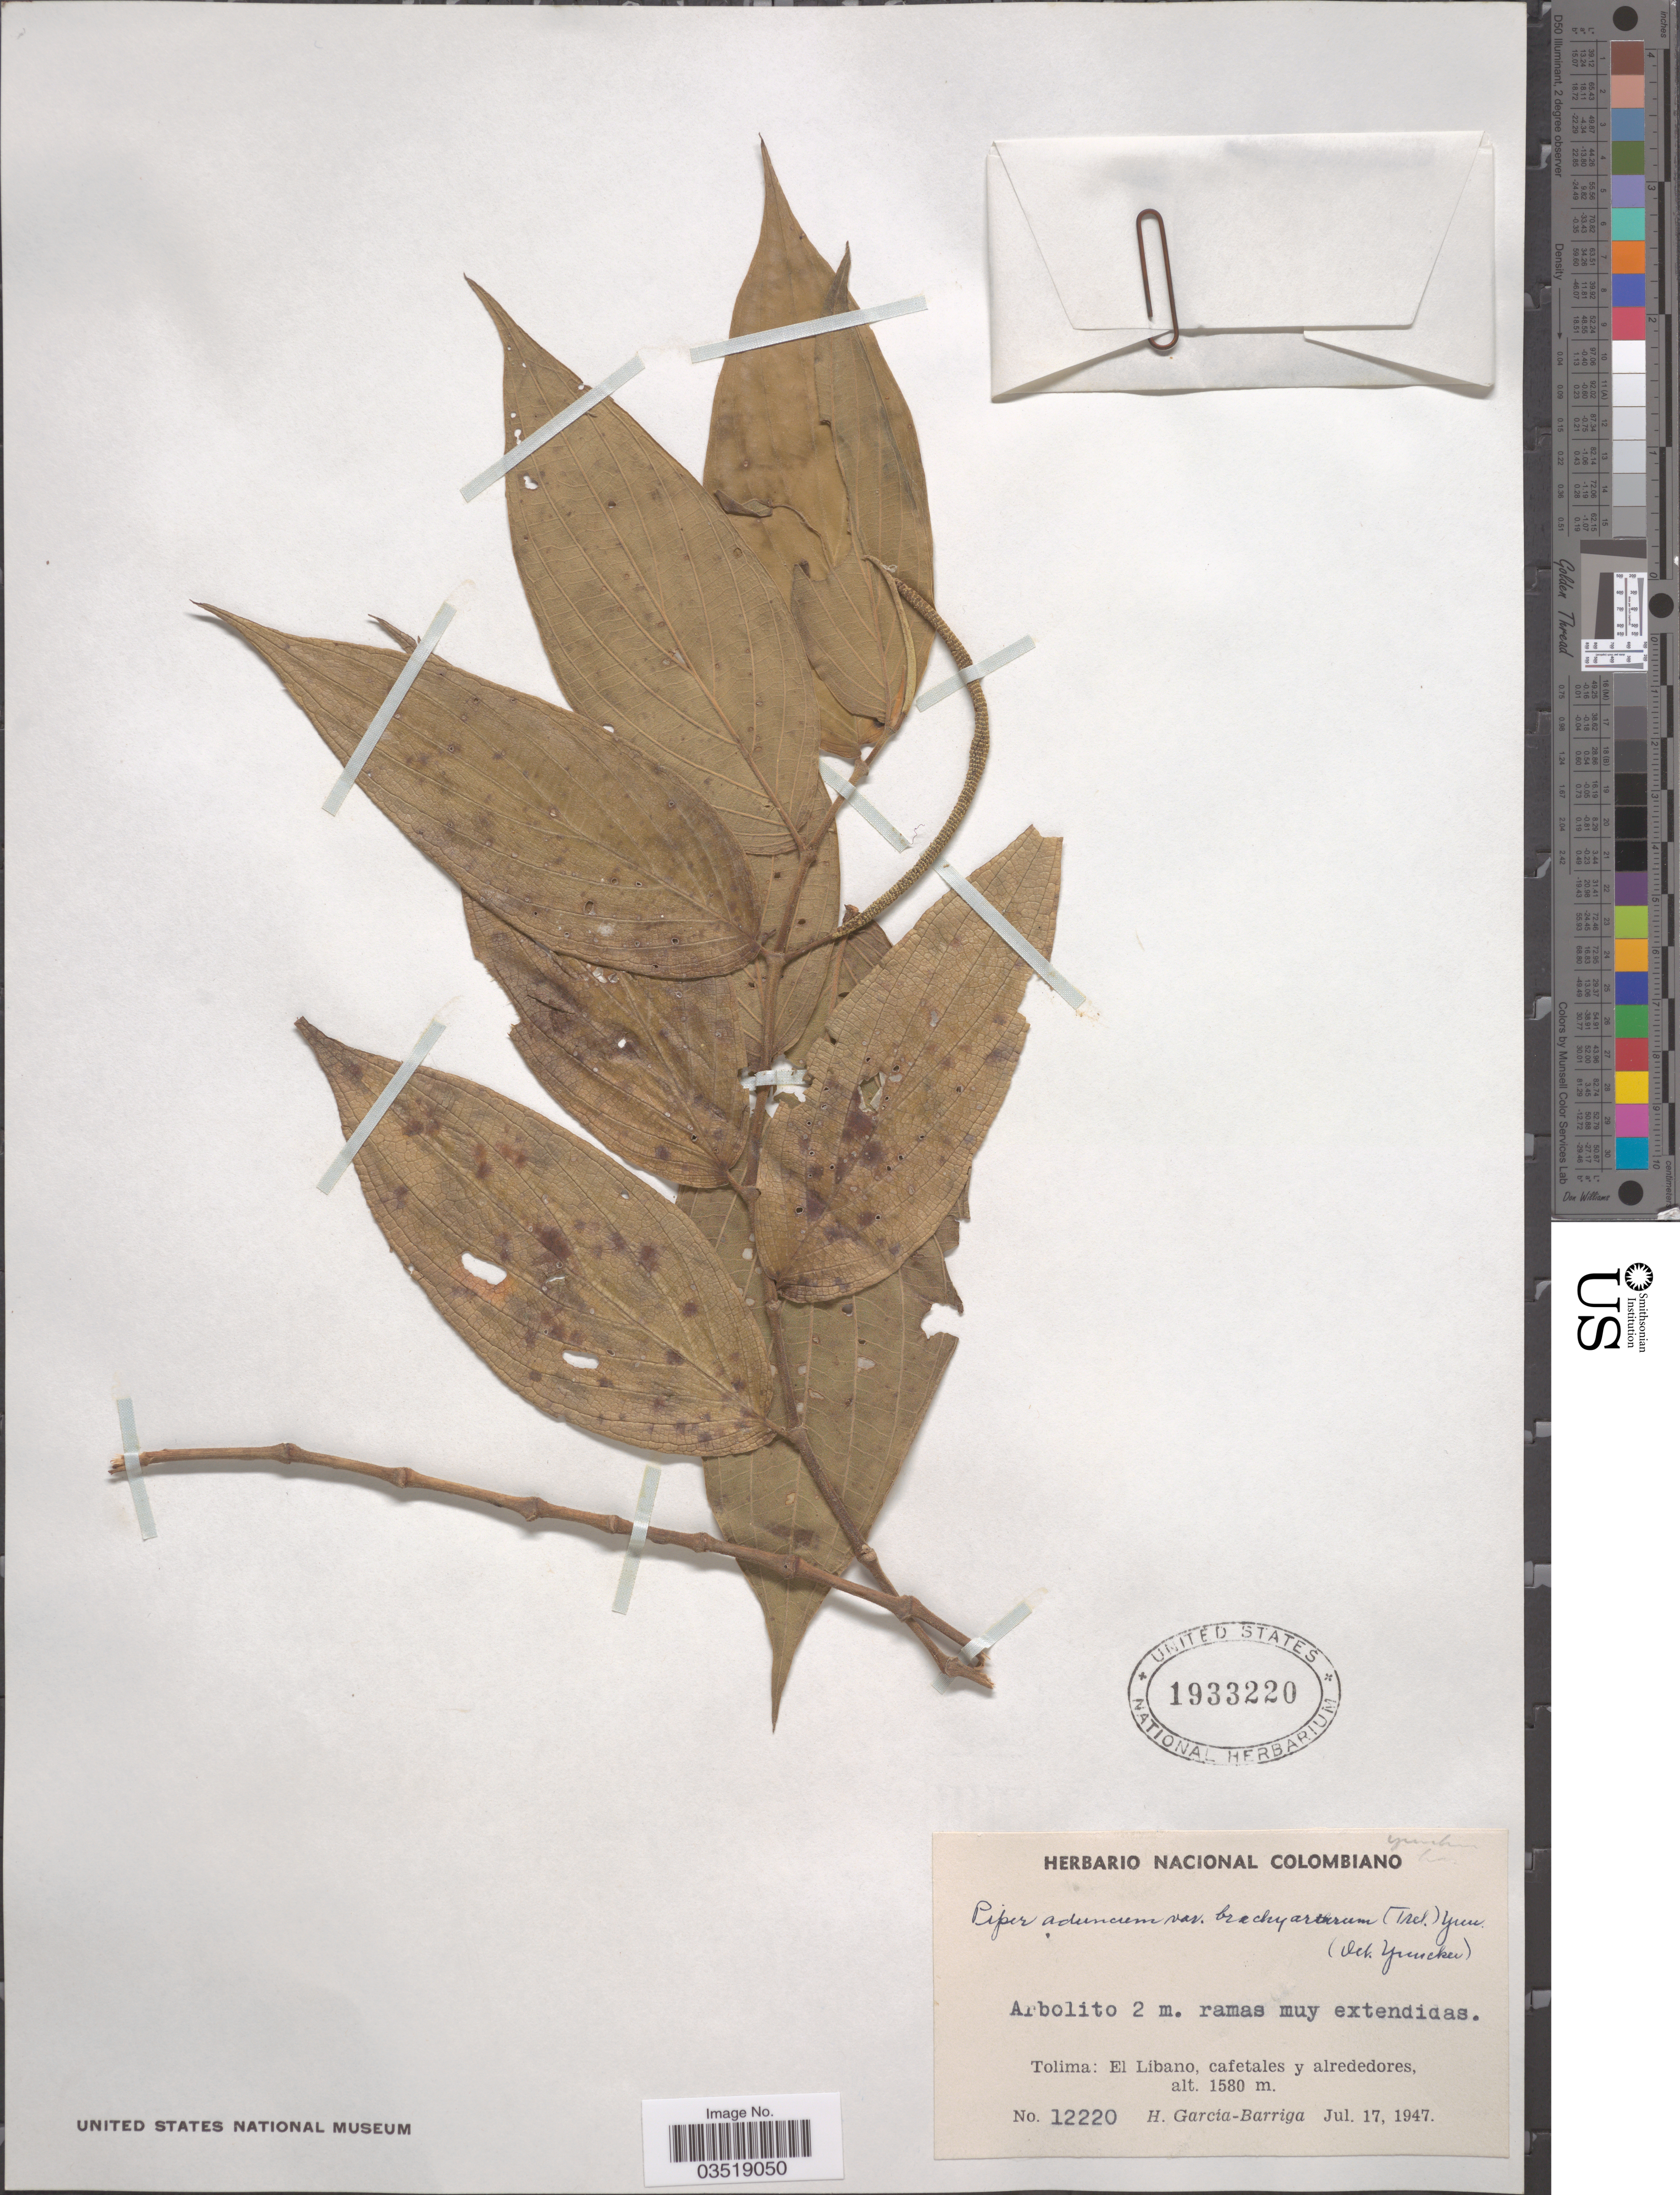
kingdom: Plantae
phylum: Tracheophyta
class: Magnoliopsida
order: Piperales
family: Piperaceae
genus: Piper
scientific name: Piper aduncum var. cordulatum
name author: L.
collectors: H. García Barriga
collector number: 12220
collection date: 1947-07-17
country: Colombia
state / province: Tolima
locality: El Líbano, cafetales y alrededores.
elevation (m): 1580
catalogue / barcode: US 1933220